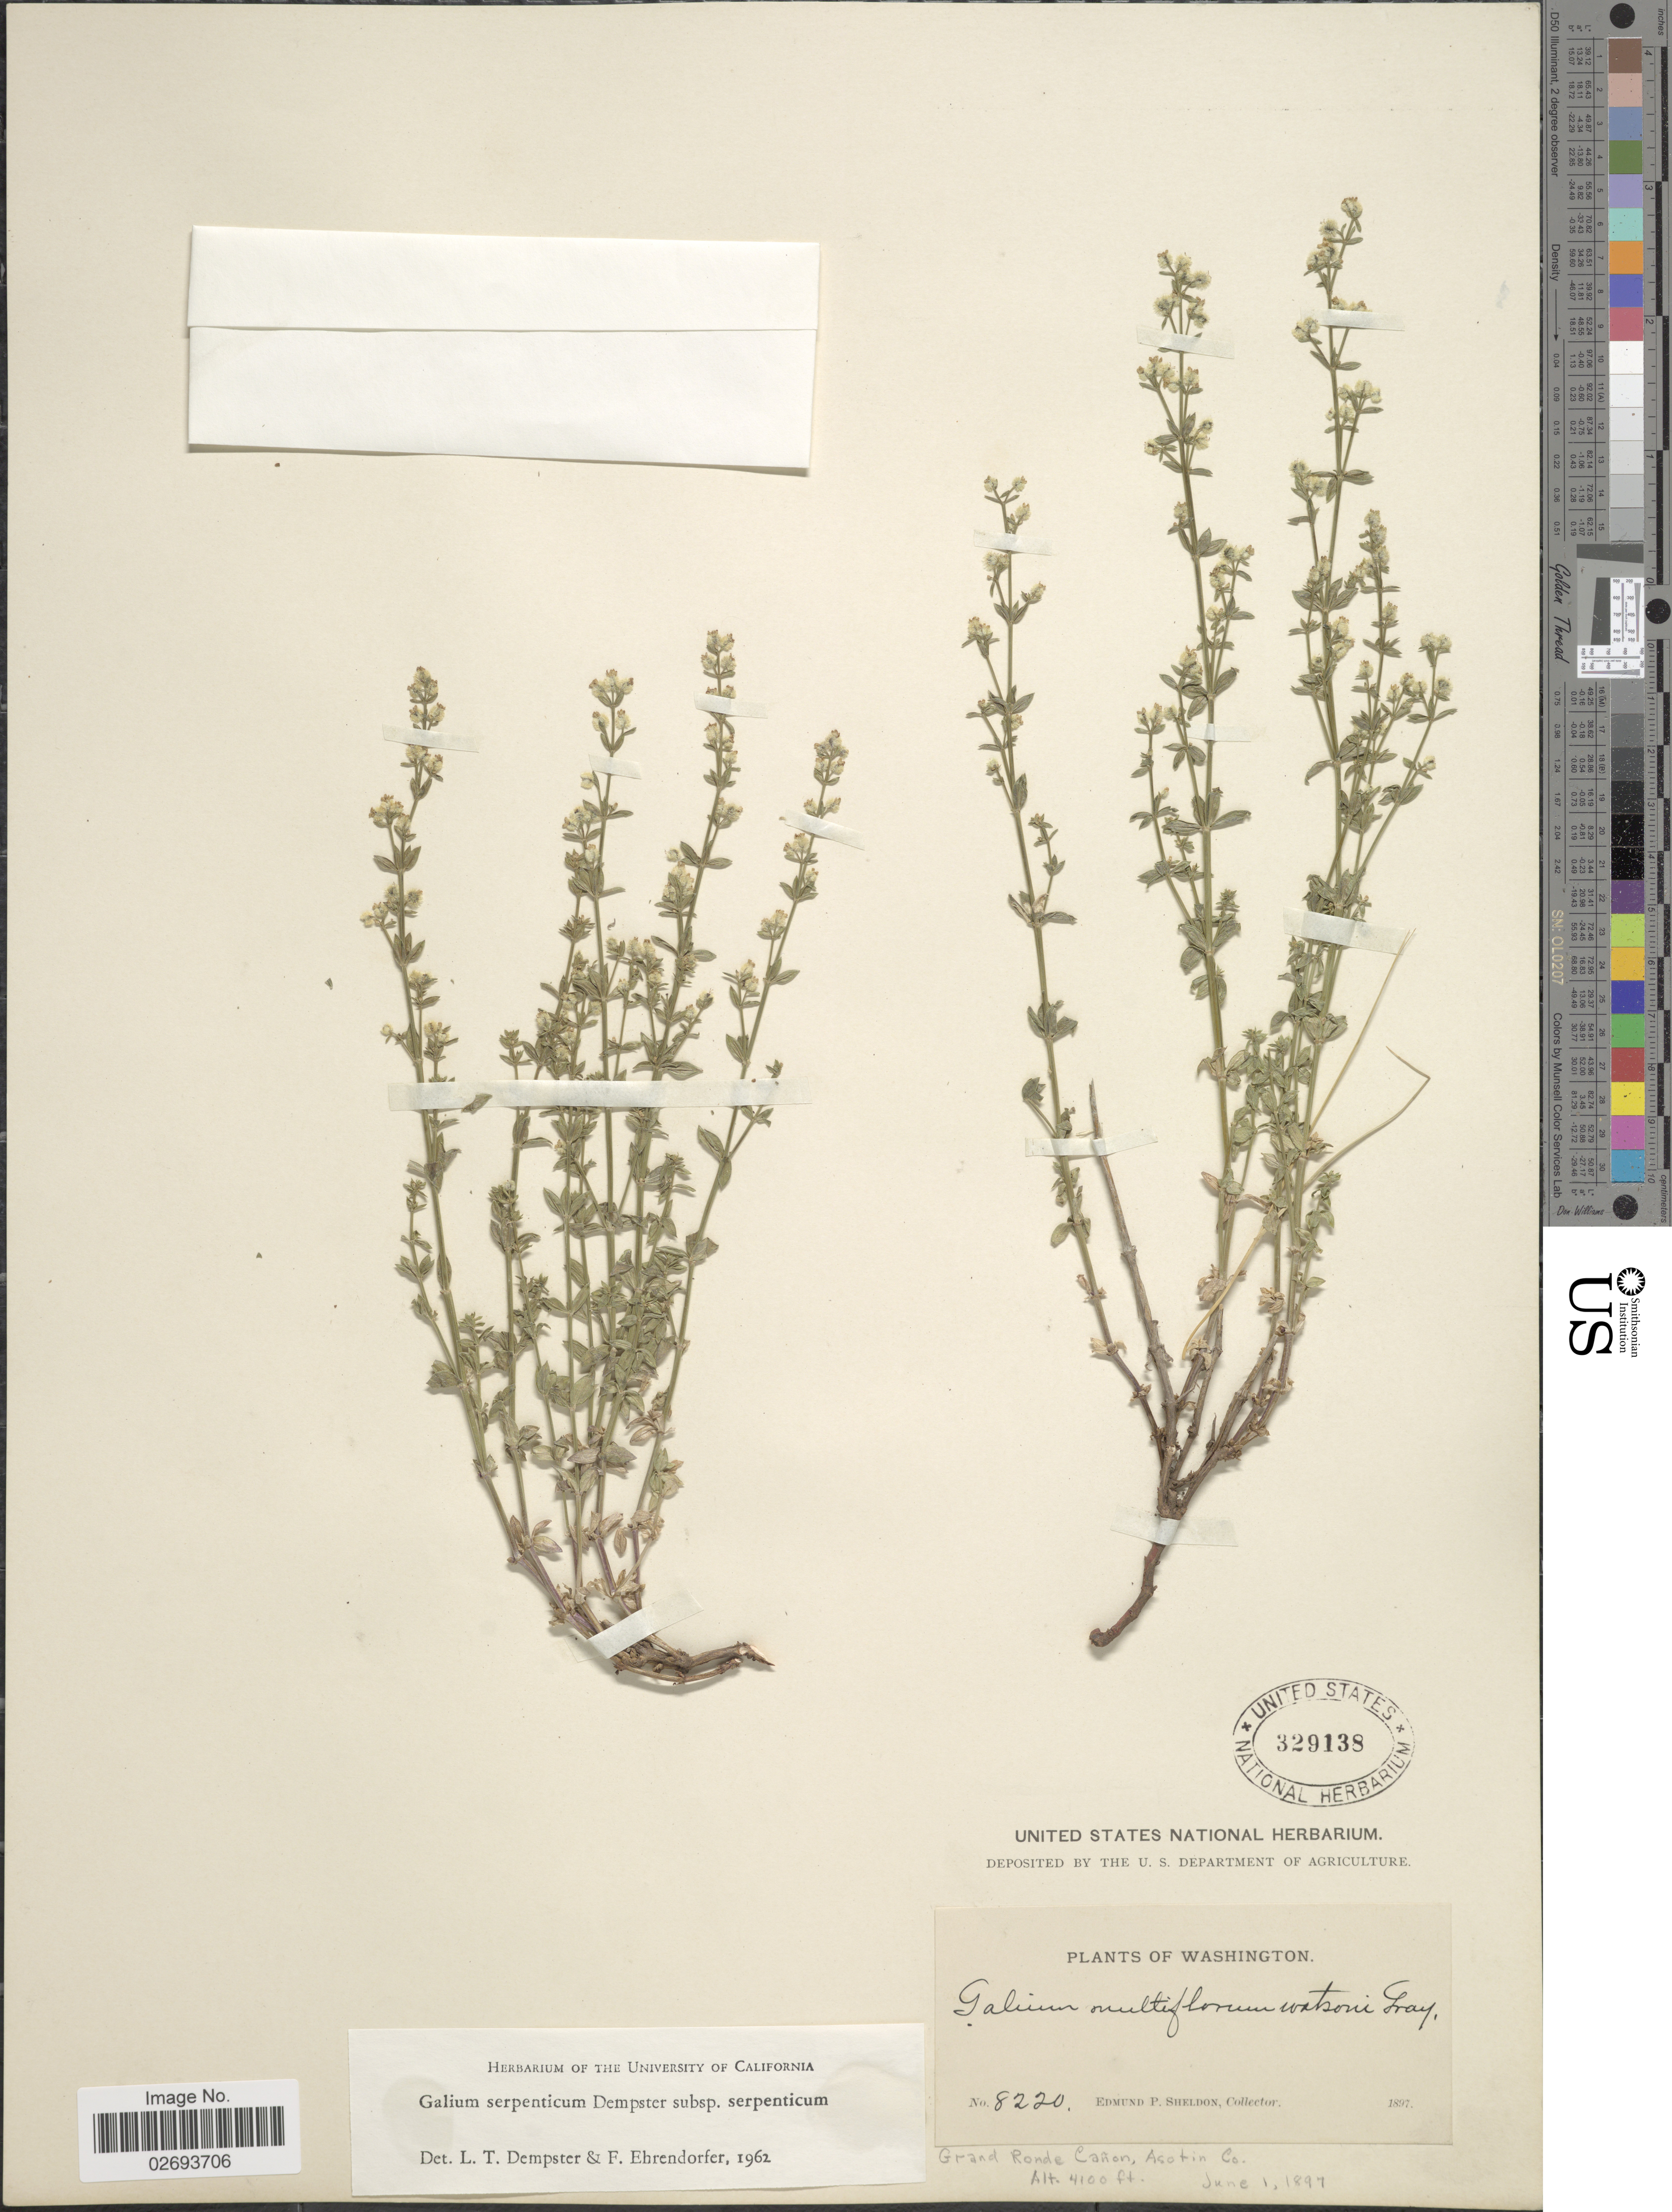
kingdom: Plantae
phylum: Tracheophyta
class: Magnoliopsida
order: Gentianales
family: Rubiaceae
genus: Galium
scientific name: Galium serpenticum subsp. serpenticum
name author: Dempster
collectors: E. P. Sheldon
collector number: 8220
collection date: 1897-06-01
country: United States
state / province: Washington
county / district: Asotin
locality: Grand Ronde Canon, Asotin Co.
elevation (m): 1250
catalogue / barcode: US 329138